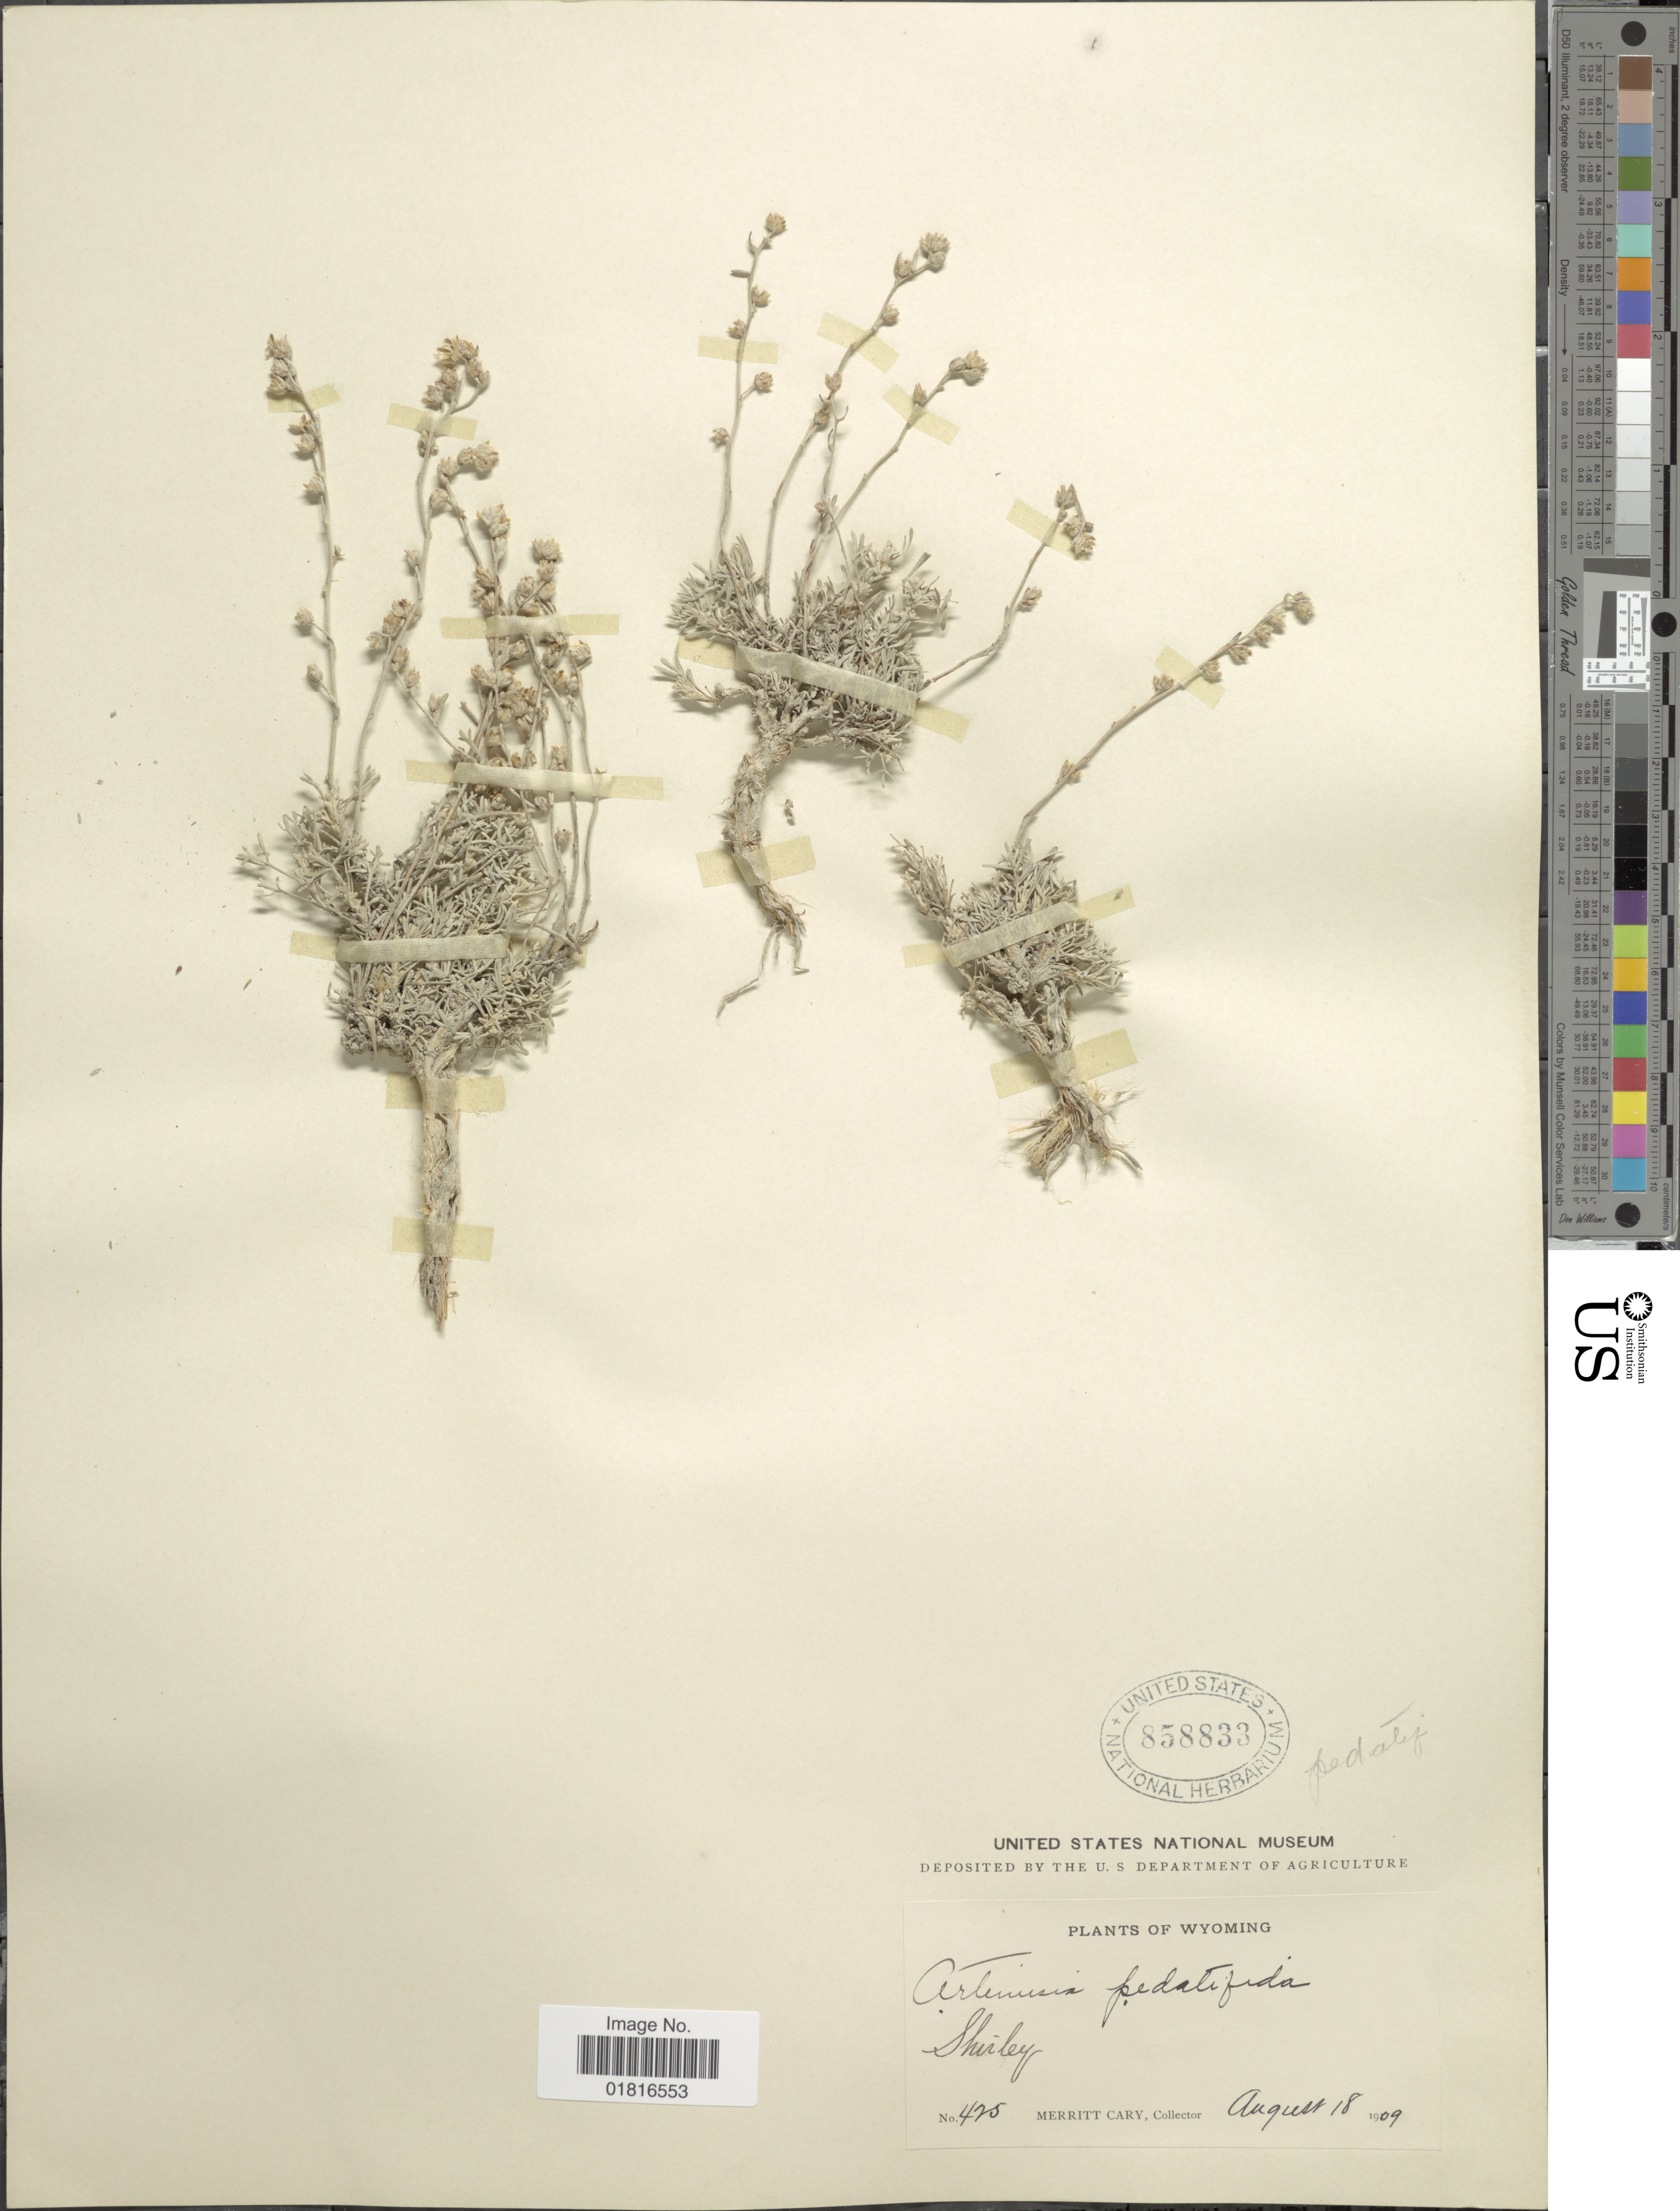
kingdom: Plantae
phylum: Tracheophyta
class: Magnoliopsida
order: Asterales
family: Asteraceae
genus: Artemisia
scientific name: Artemisia pedatifida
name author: Nutt.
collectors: M. Cary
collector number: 425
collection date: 1909-08-18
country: United States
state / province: Wyoming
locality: Shirley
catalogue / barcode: US 858833